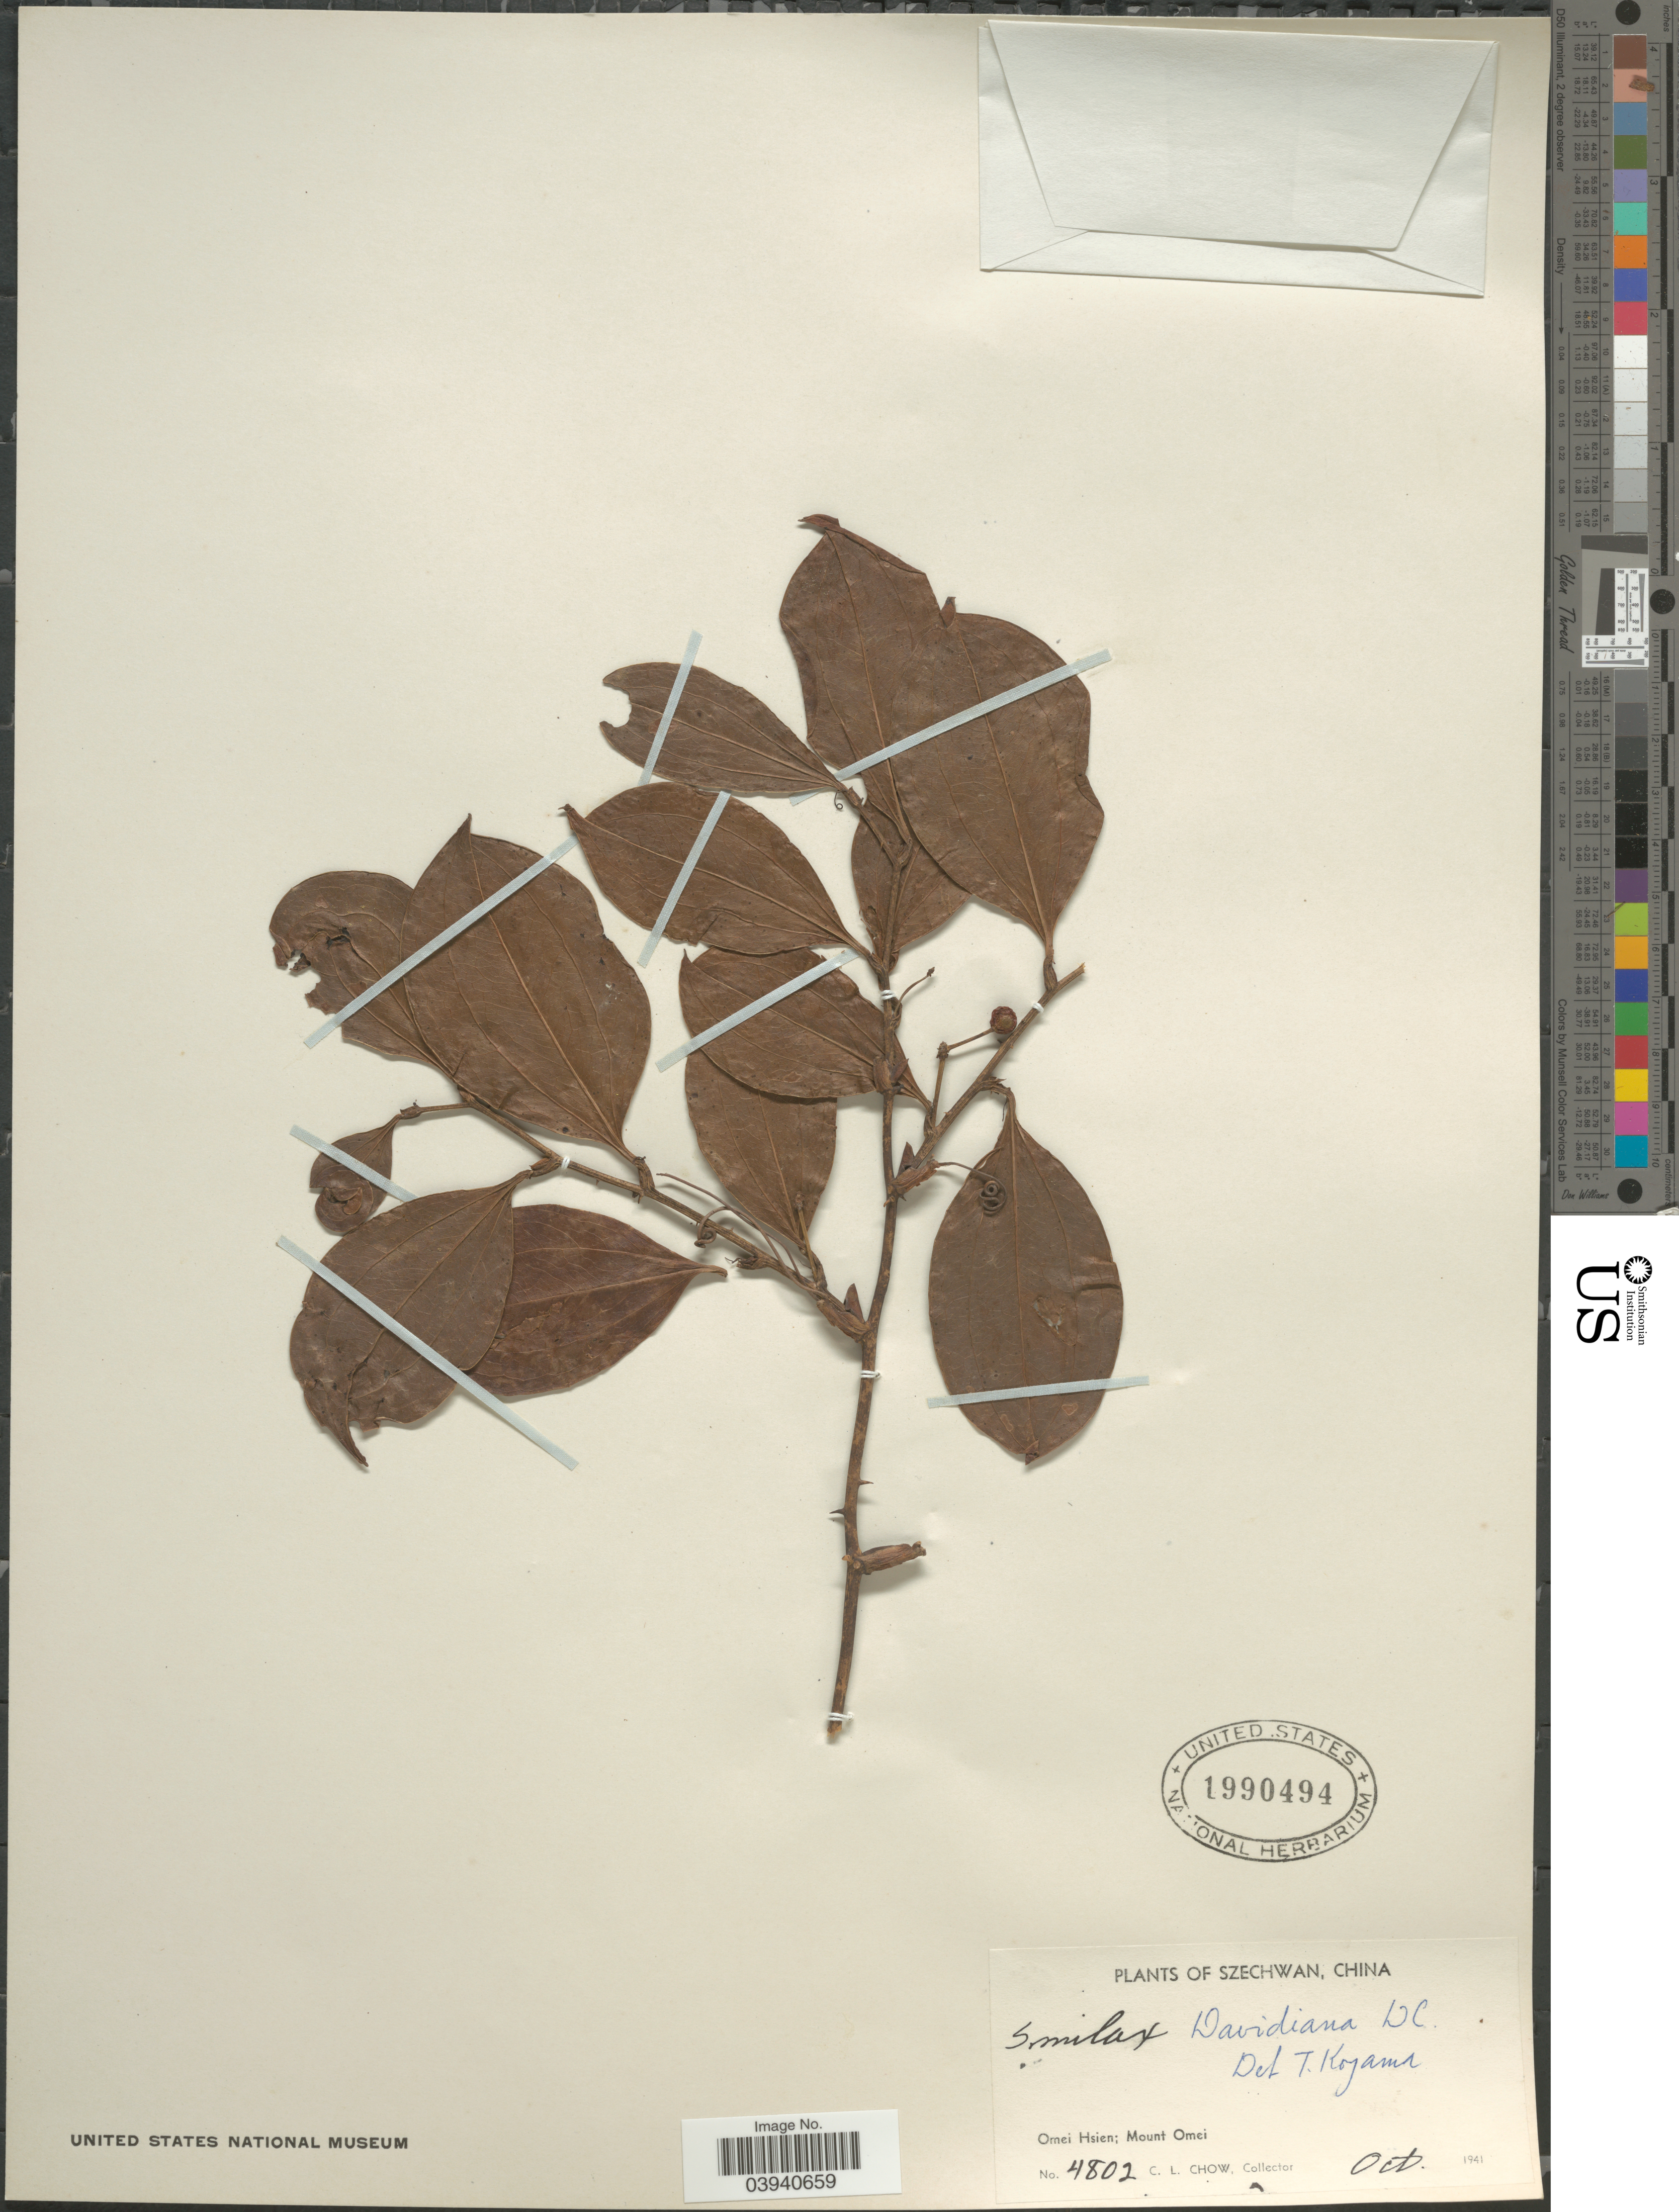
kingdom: Plantae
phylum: Tracheophyta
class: Liliopsida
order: Liliales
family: Smilacaceae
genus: Smilax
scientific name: Smilax davidiana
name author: A. DC.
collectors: C. Chow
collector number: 4802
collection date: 1941-10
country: China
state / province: Sichuan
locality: Szechwan. Omei Hsien; Mount Omei.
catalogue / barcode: US 1990494